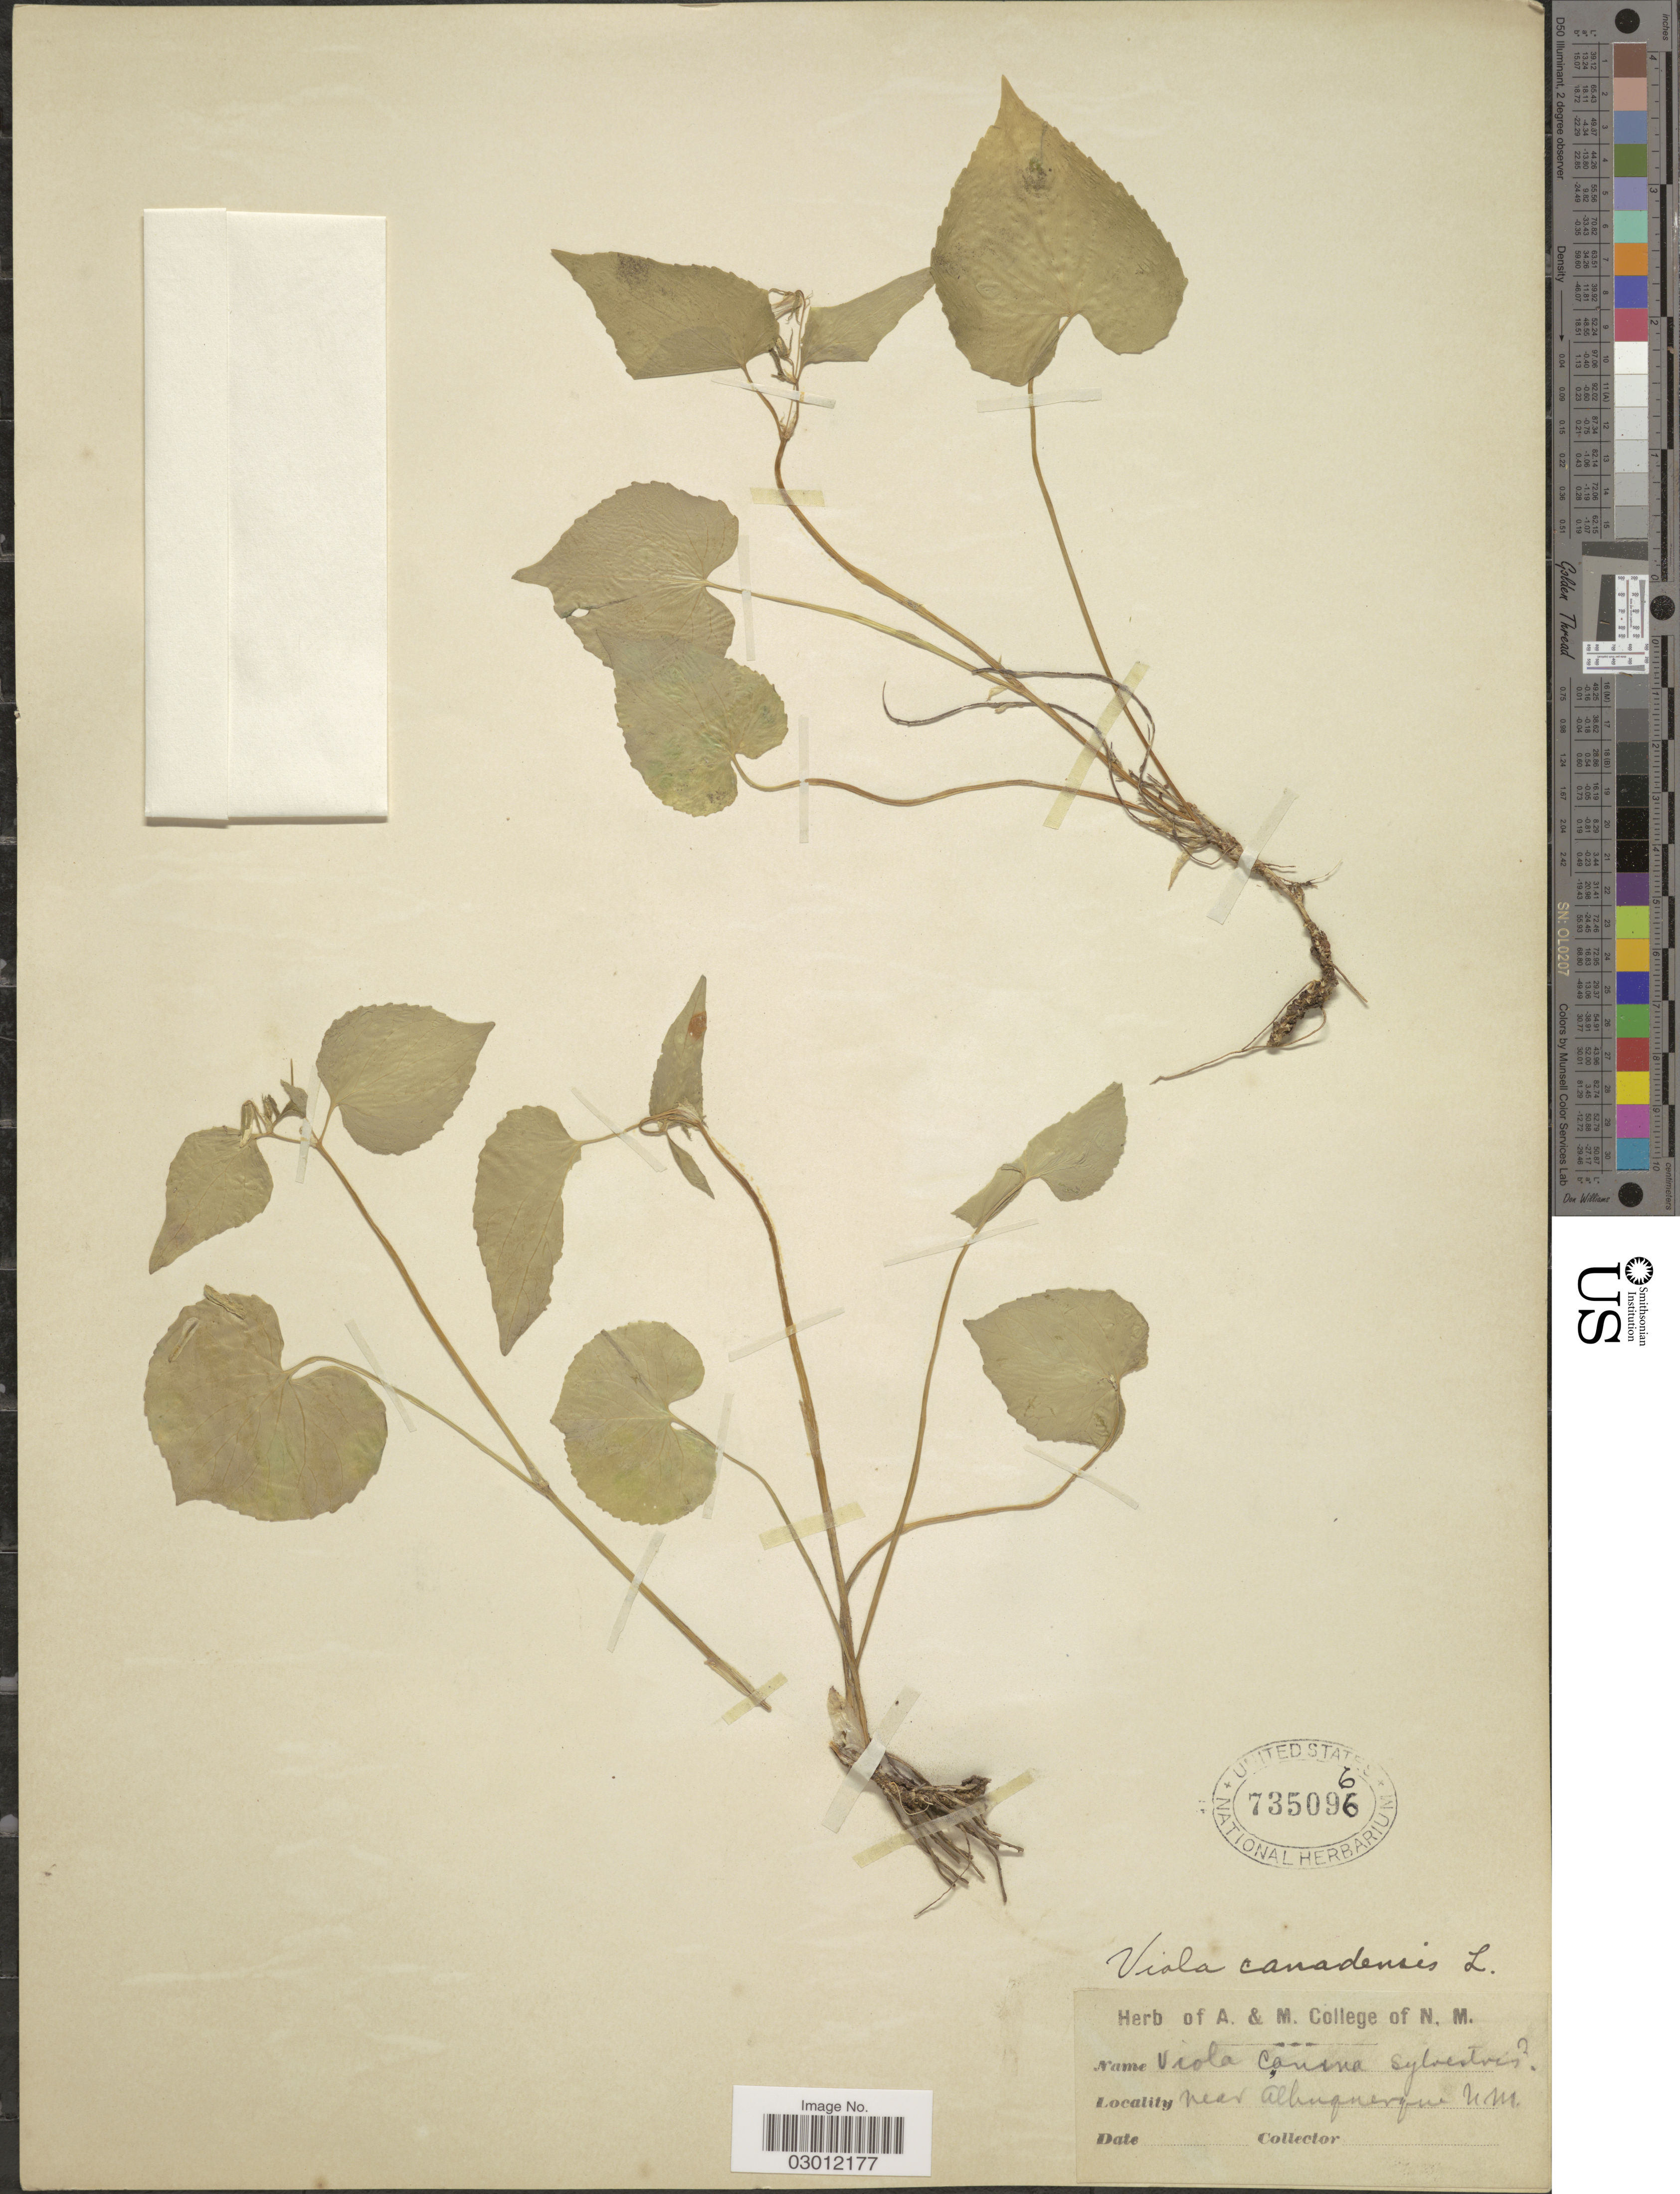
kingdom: Plantae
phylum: Tracheophyta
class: Magnoliopsida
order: Malpighiales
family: Violaceae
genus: Viola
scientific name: Viola canadensis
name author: L.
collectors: Ex herb. A. & M. College of N. M.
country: United States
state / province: New Mexico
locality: Near Albuquerque.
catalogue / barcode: US 735096